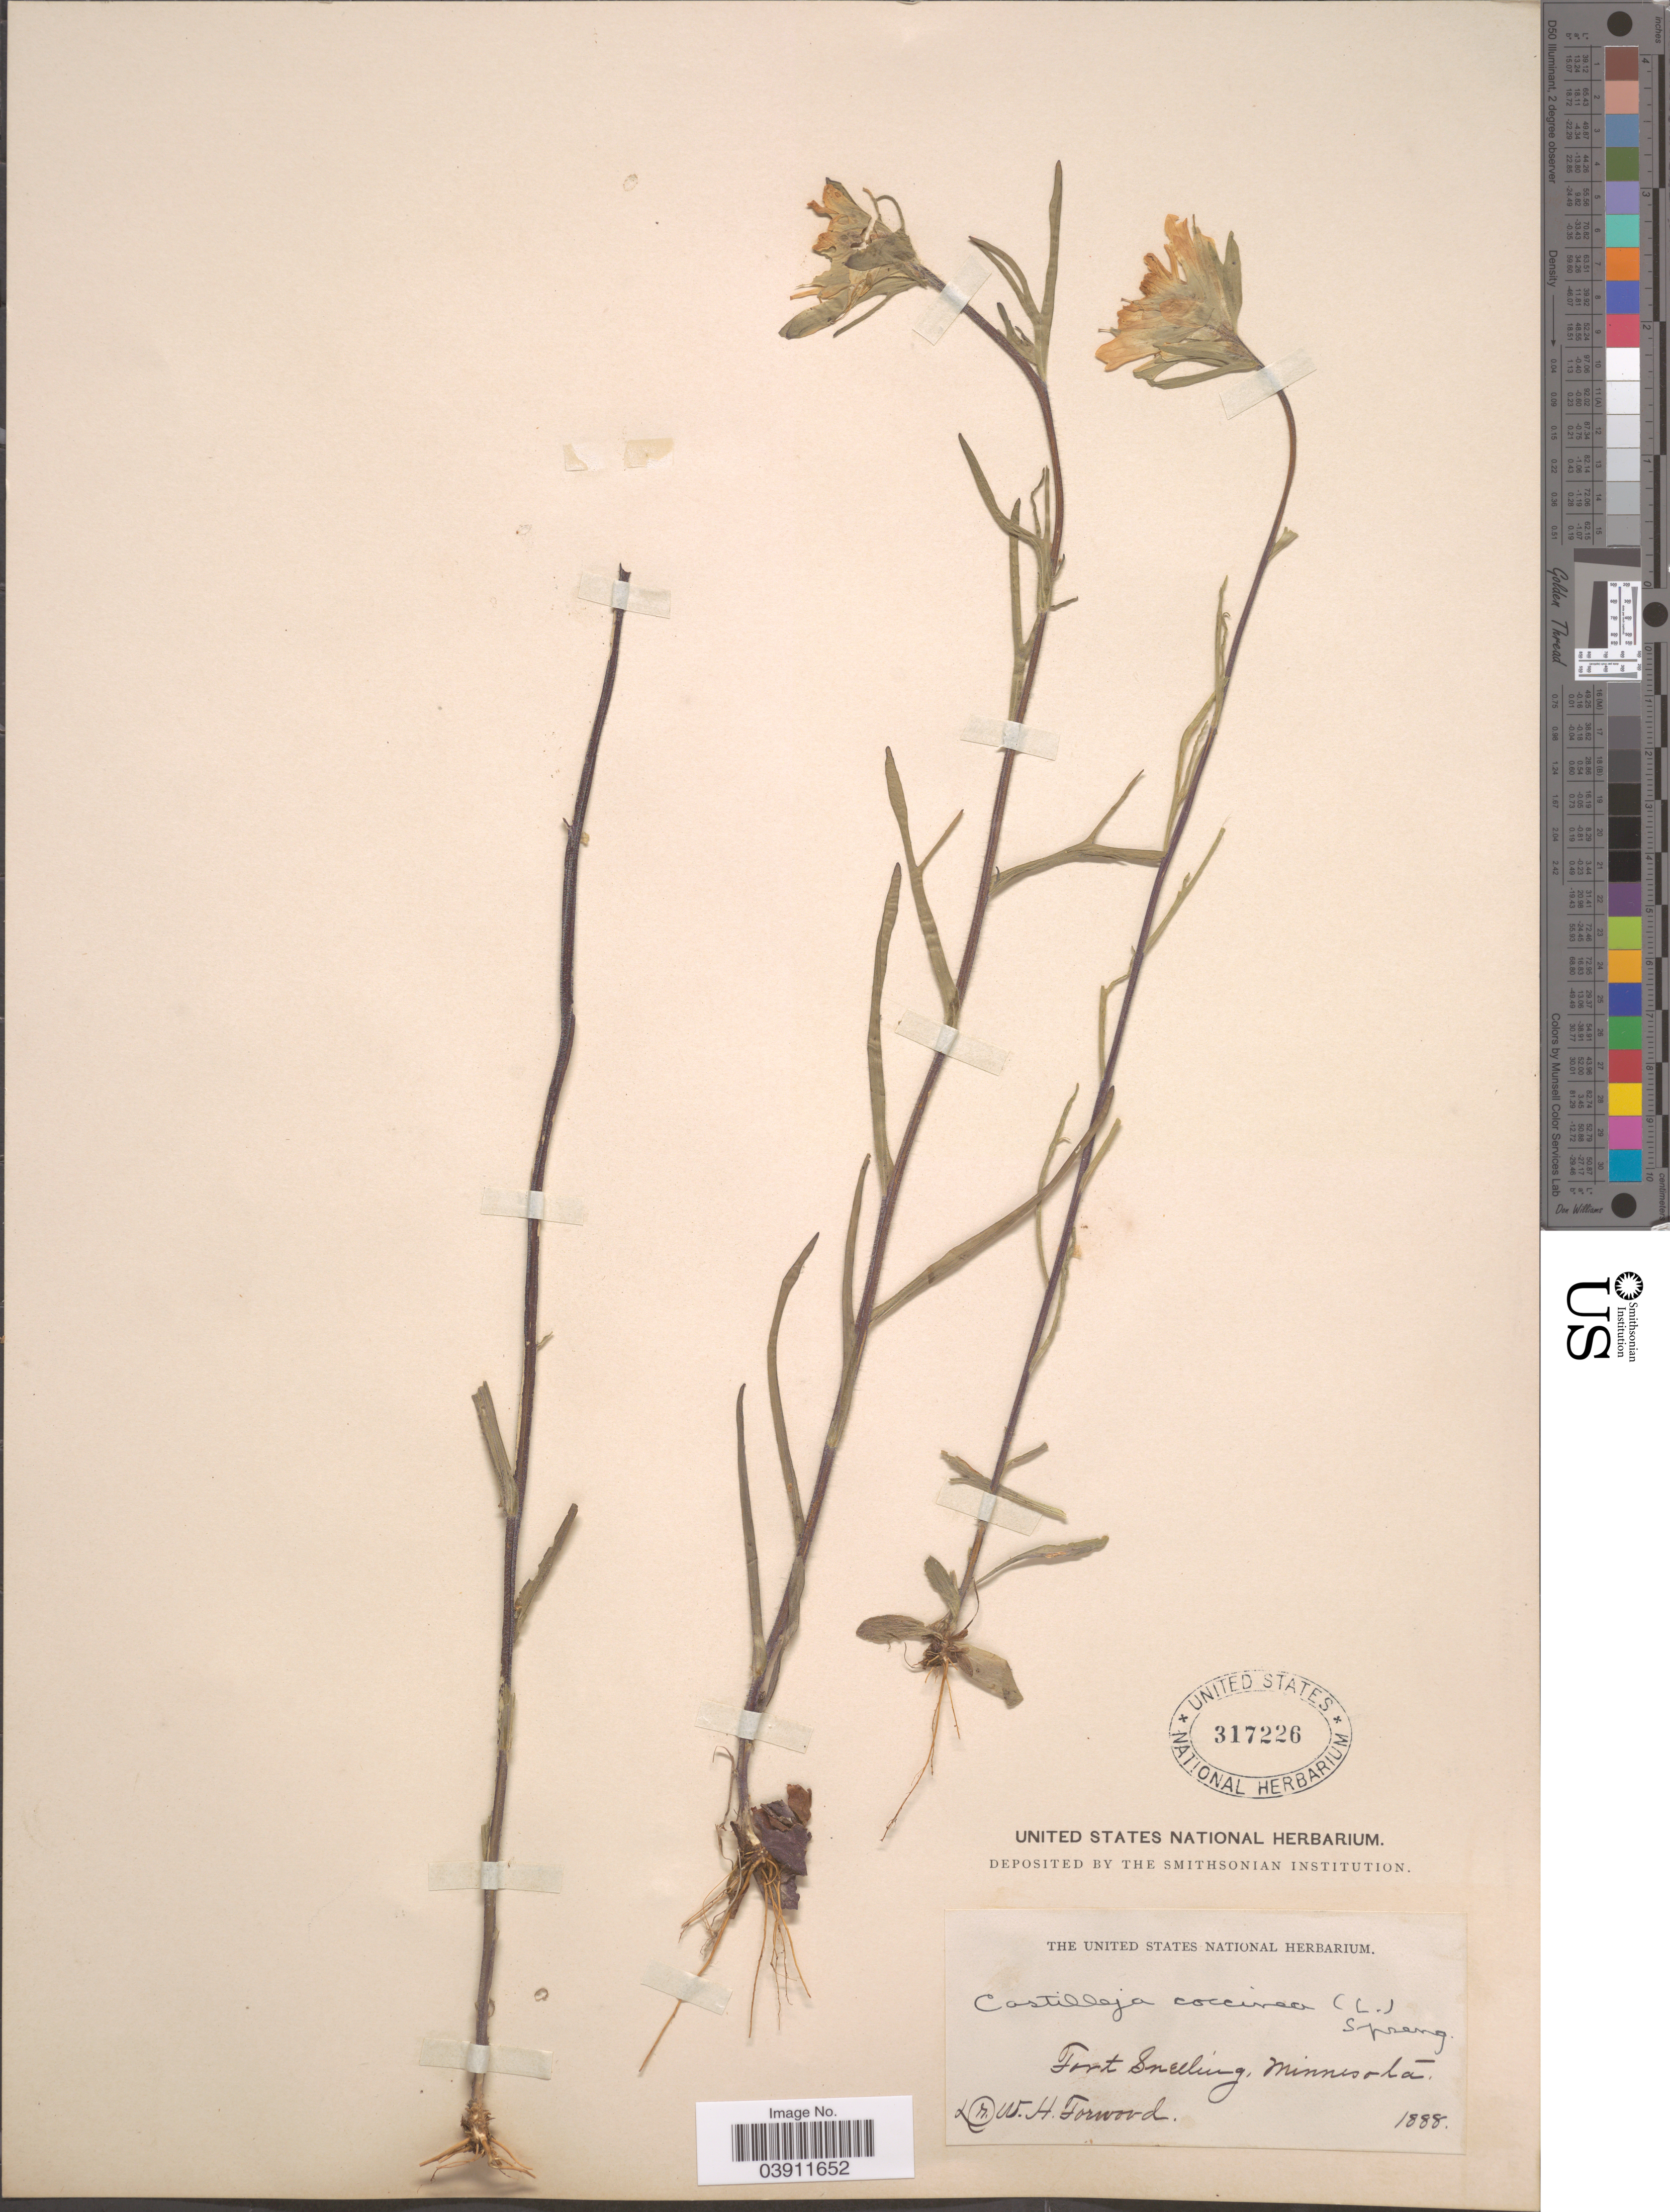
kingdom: Plantae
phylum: Tracheophyta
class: Magnoliopsida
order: Lamiales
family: Orobanchaceae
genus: Castilleja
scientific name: Castilleja coccinea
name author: (L.) Spreng.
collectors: W. Forwood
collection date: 1888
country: United States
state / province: Minnesota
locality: Fort Snelling.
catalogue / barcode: US 317226